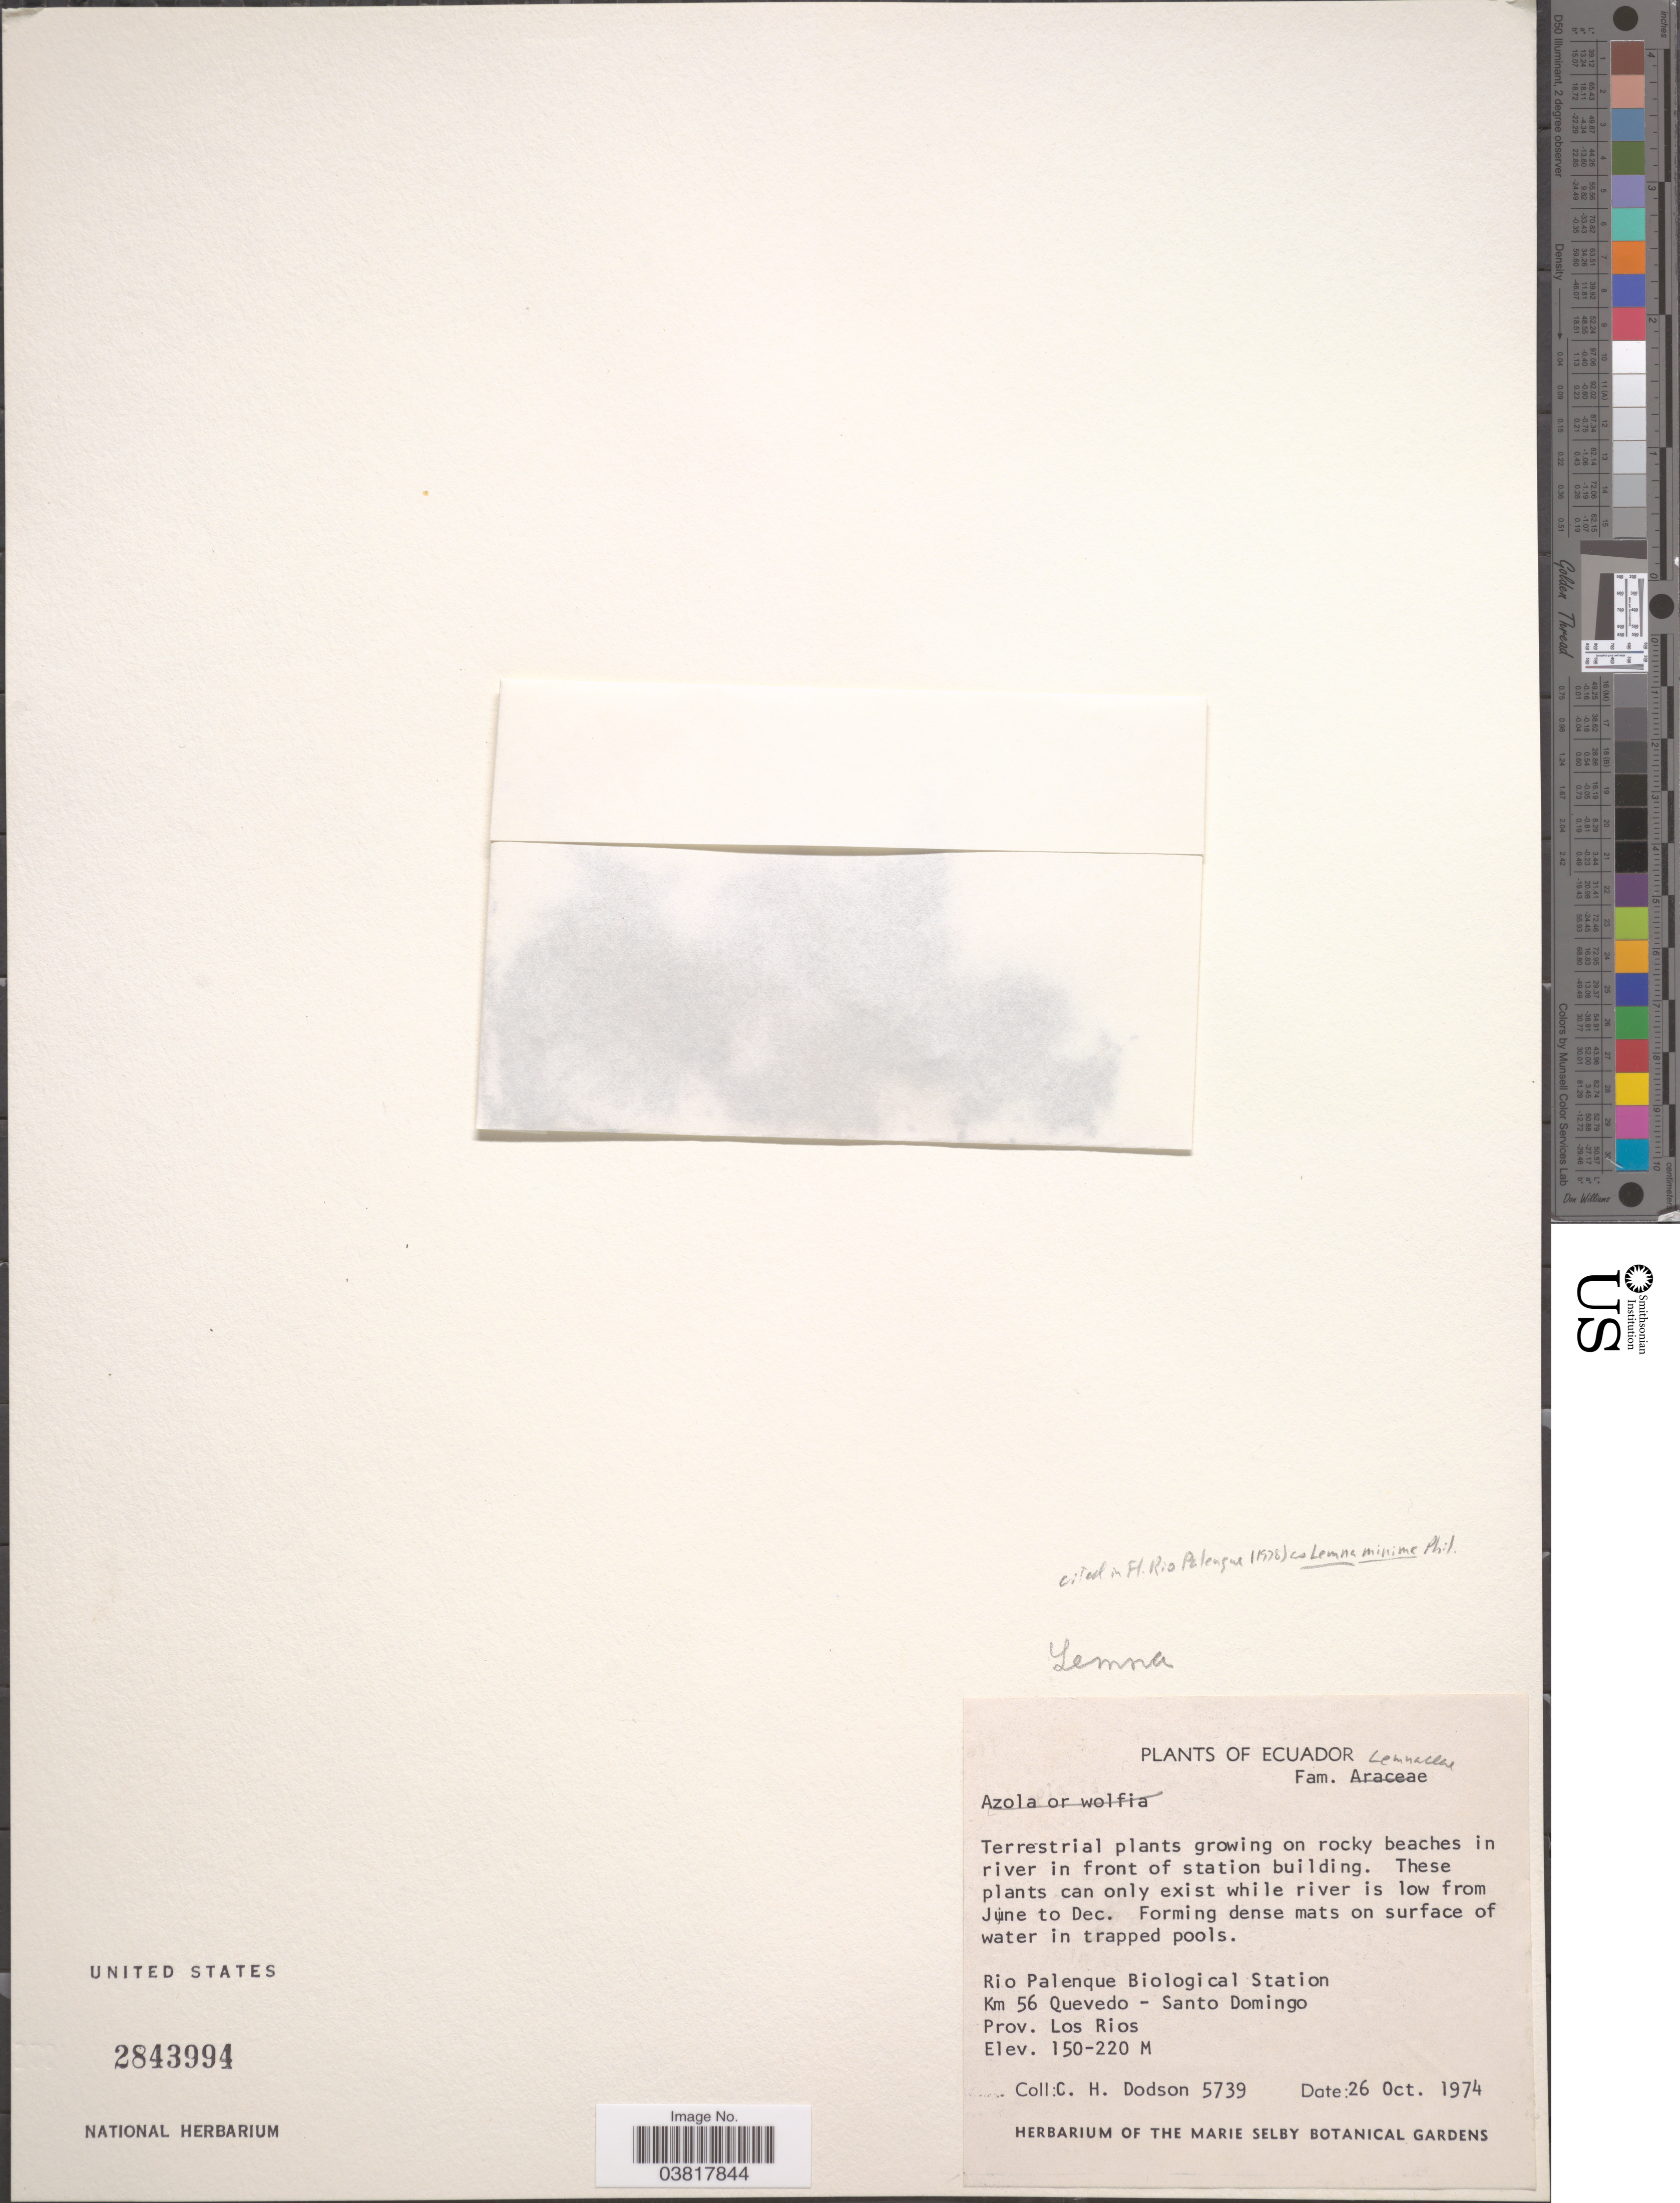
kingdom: Plantae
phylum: Tracheophyta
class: Liliopsida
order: Alismatales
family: Araceae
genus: Lemna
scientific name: Lemna minima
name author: Thuill. ex P. Beauv.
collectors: C. H. Dodson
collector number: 5739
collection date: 1974-10-26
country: Ecuador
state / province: Los Ríos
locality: On rocky beaches in river in front of station building. Rio Palenque Biological Station. Km 56 Quevedo- Santo Domingo.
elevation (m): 150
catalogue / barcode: US 2843994